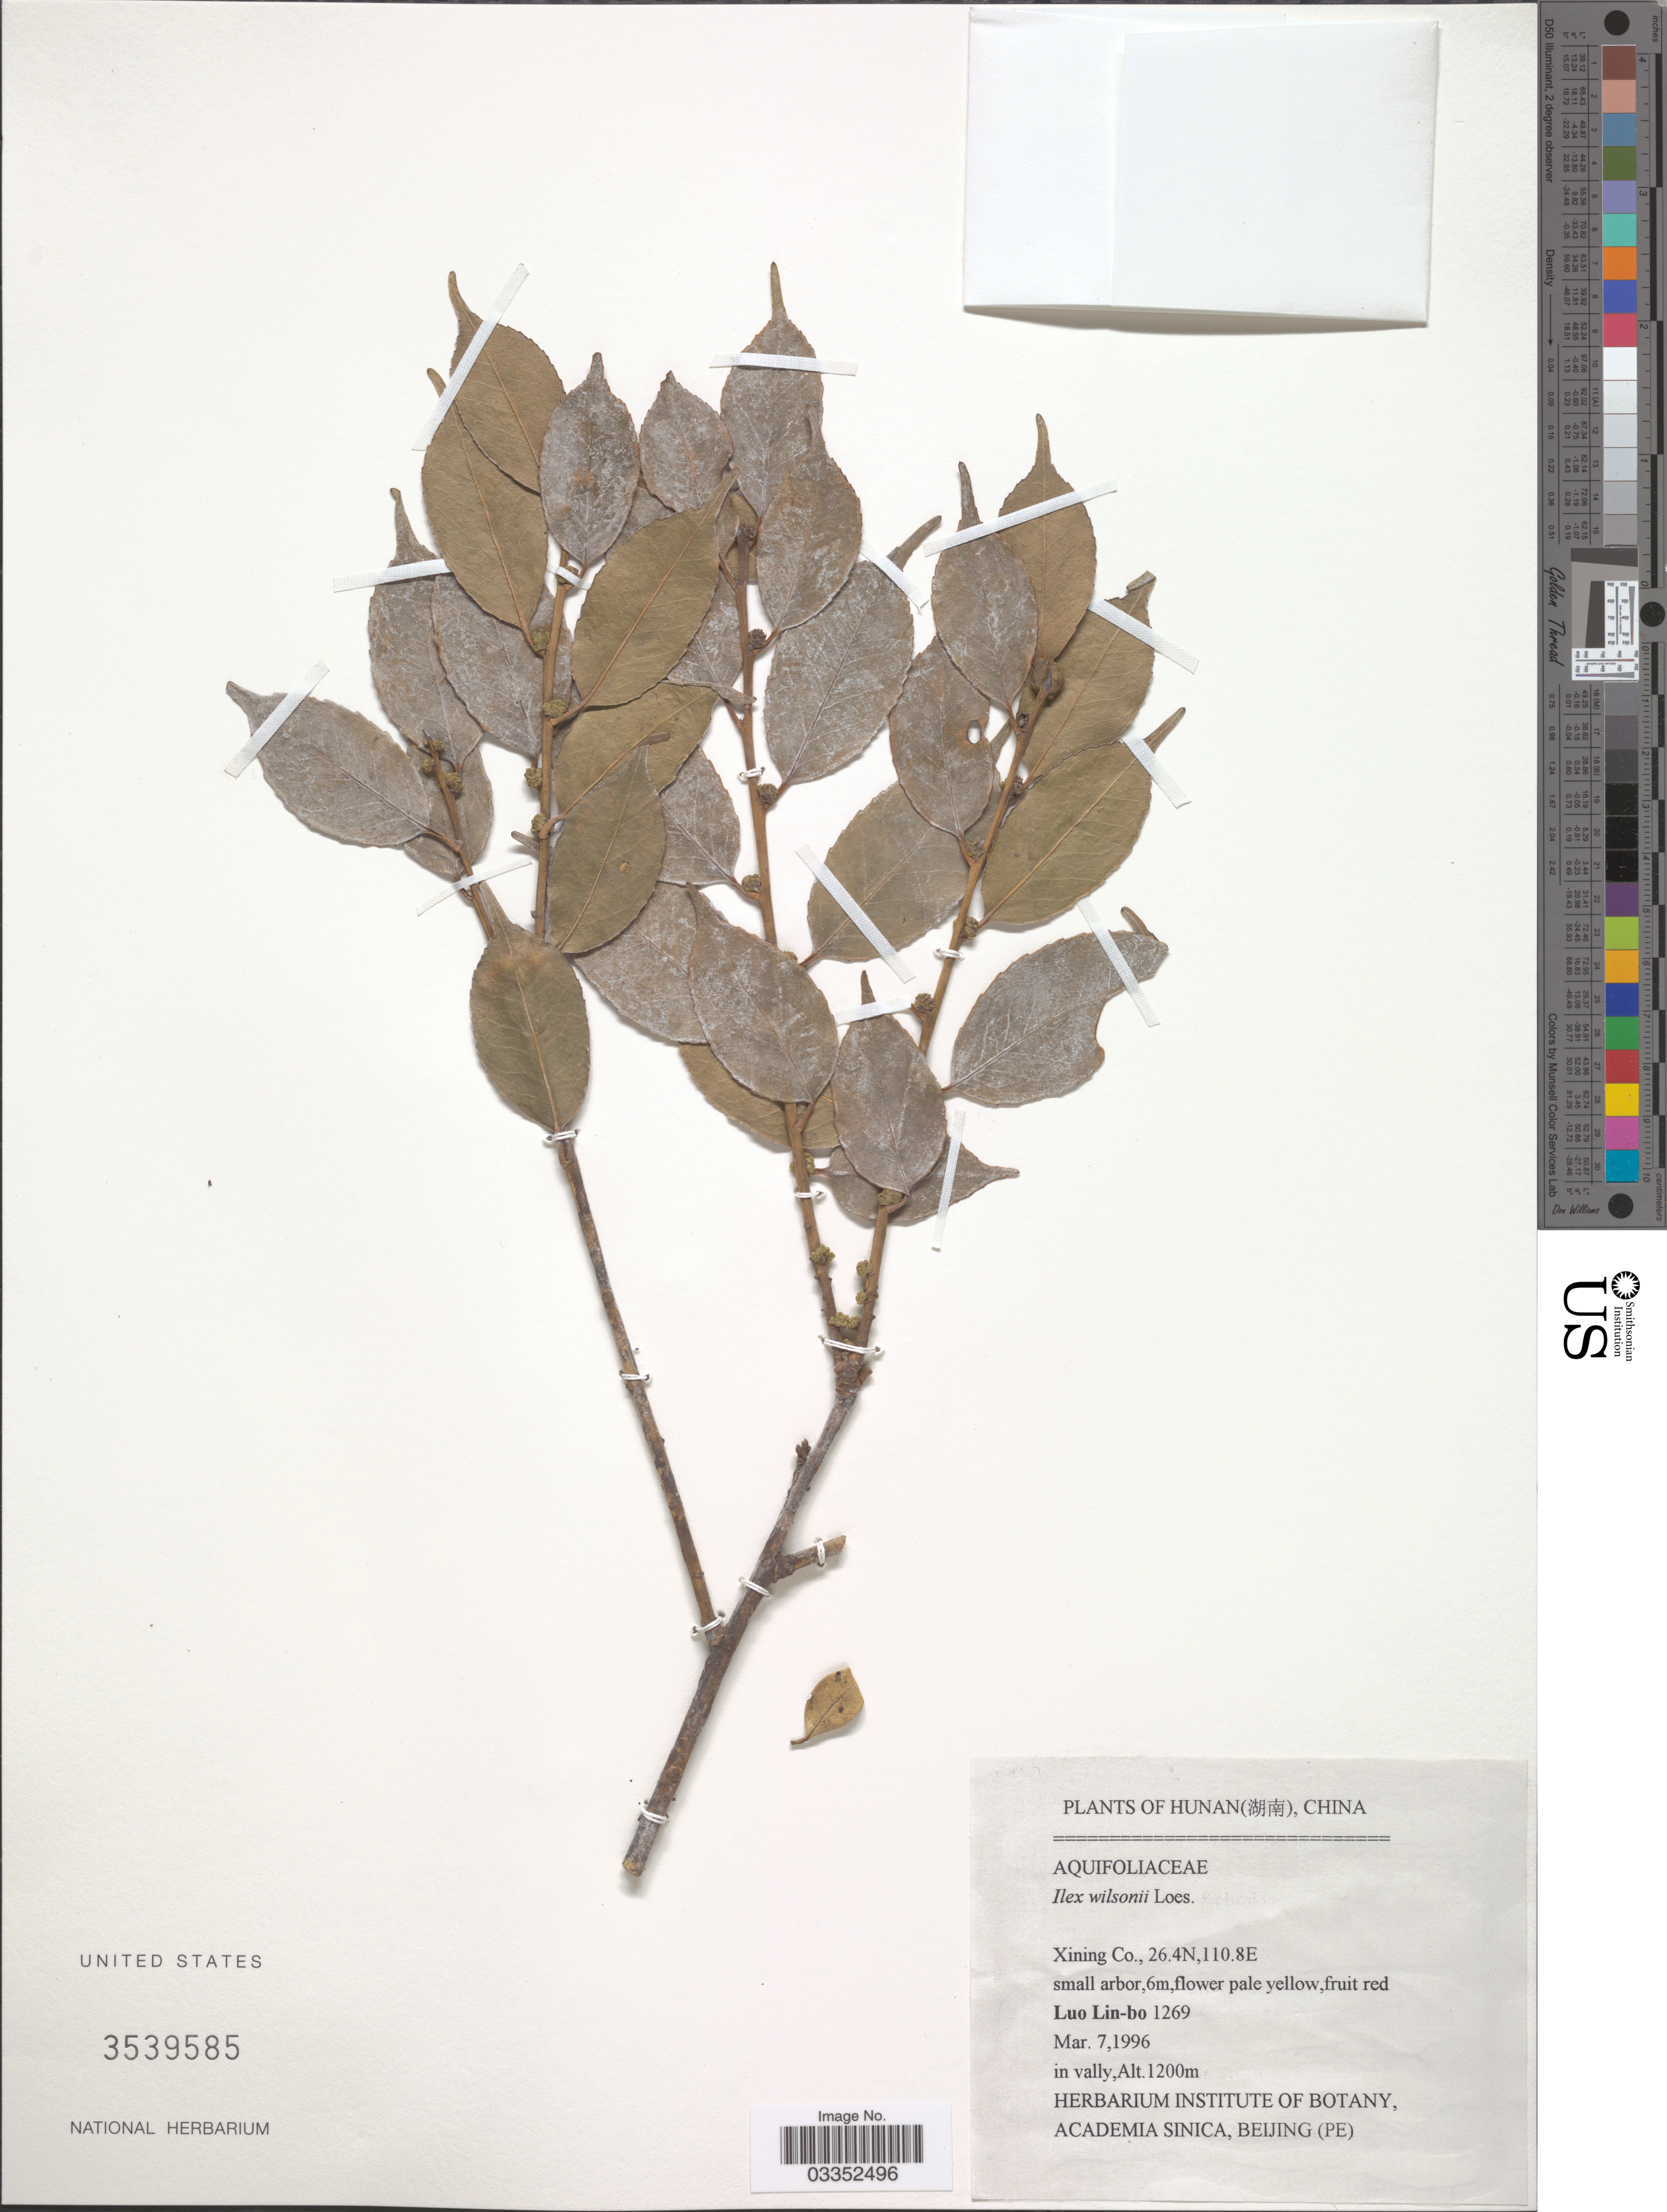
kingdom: Plantae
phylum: Tracheophyta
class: Magnoliopsida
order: Aquifoliales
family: Aquifoliaceae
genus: Ilex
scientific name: Ilex wilsonii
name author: Loes.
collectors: L. Lin-bo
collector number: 1269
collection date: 1996-03-07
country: China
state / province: Hunan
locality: Xining Co.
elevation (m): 1200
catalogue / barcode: US 3539585